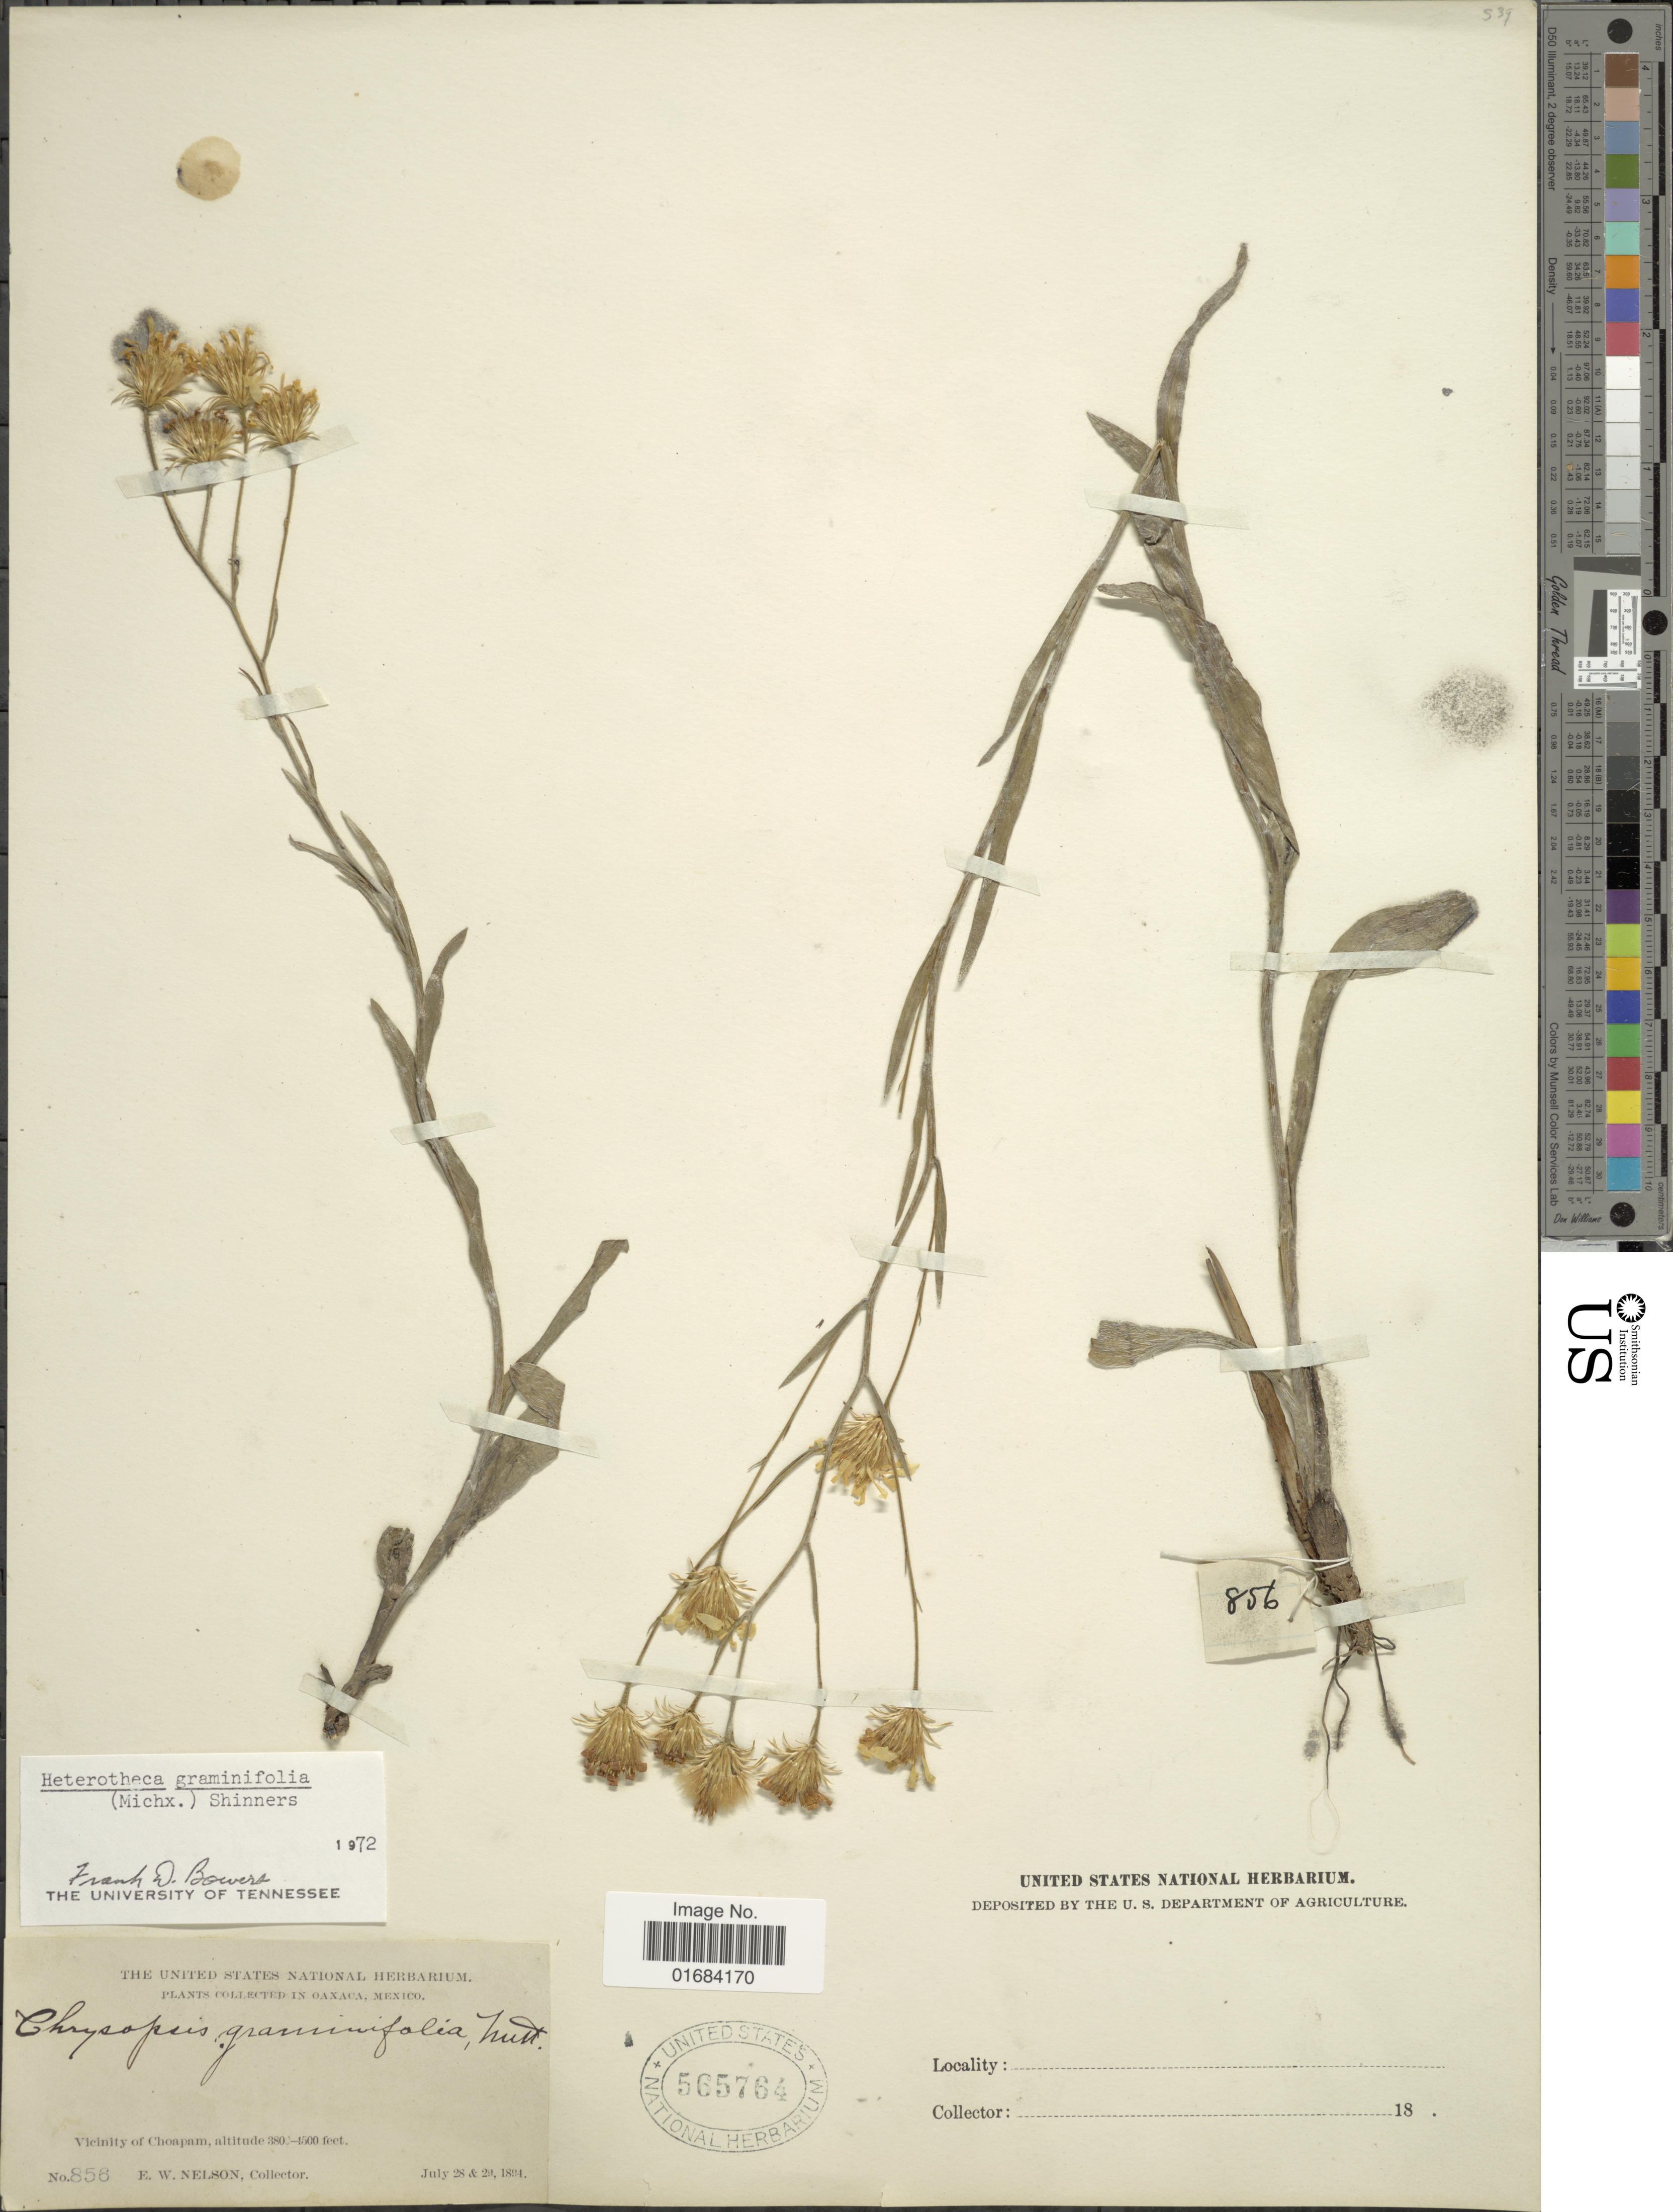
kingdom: Plantae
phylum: Tracheophyta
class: Magnoliopsida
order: Asterales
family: Asteraceae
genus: Pityopsis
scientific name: Pityopsis graminifolia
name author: (Michx.) Nutt.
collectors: E. W. Nelson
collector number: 856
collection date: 1894-07-28/1894-07-29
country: Mexico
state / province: Oaxaca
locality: Vicinity of Choapam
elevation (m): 116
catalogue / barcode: US 565764